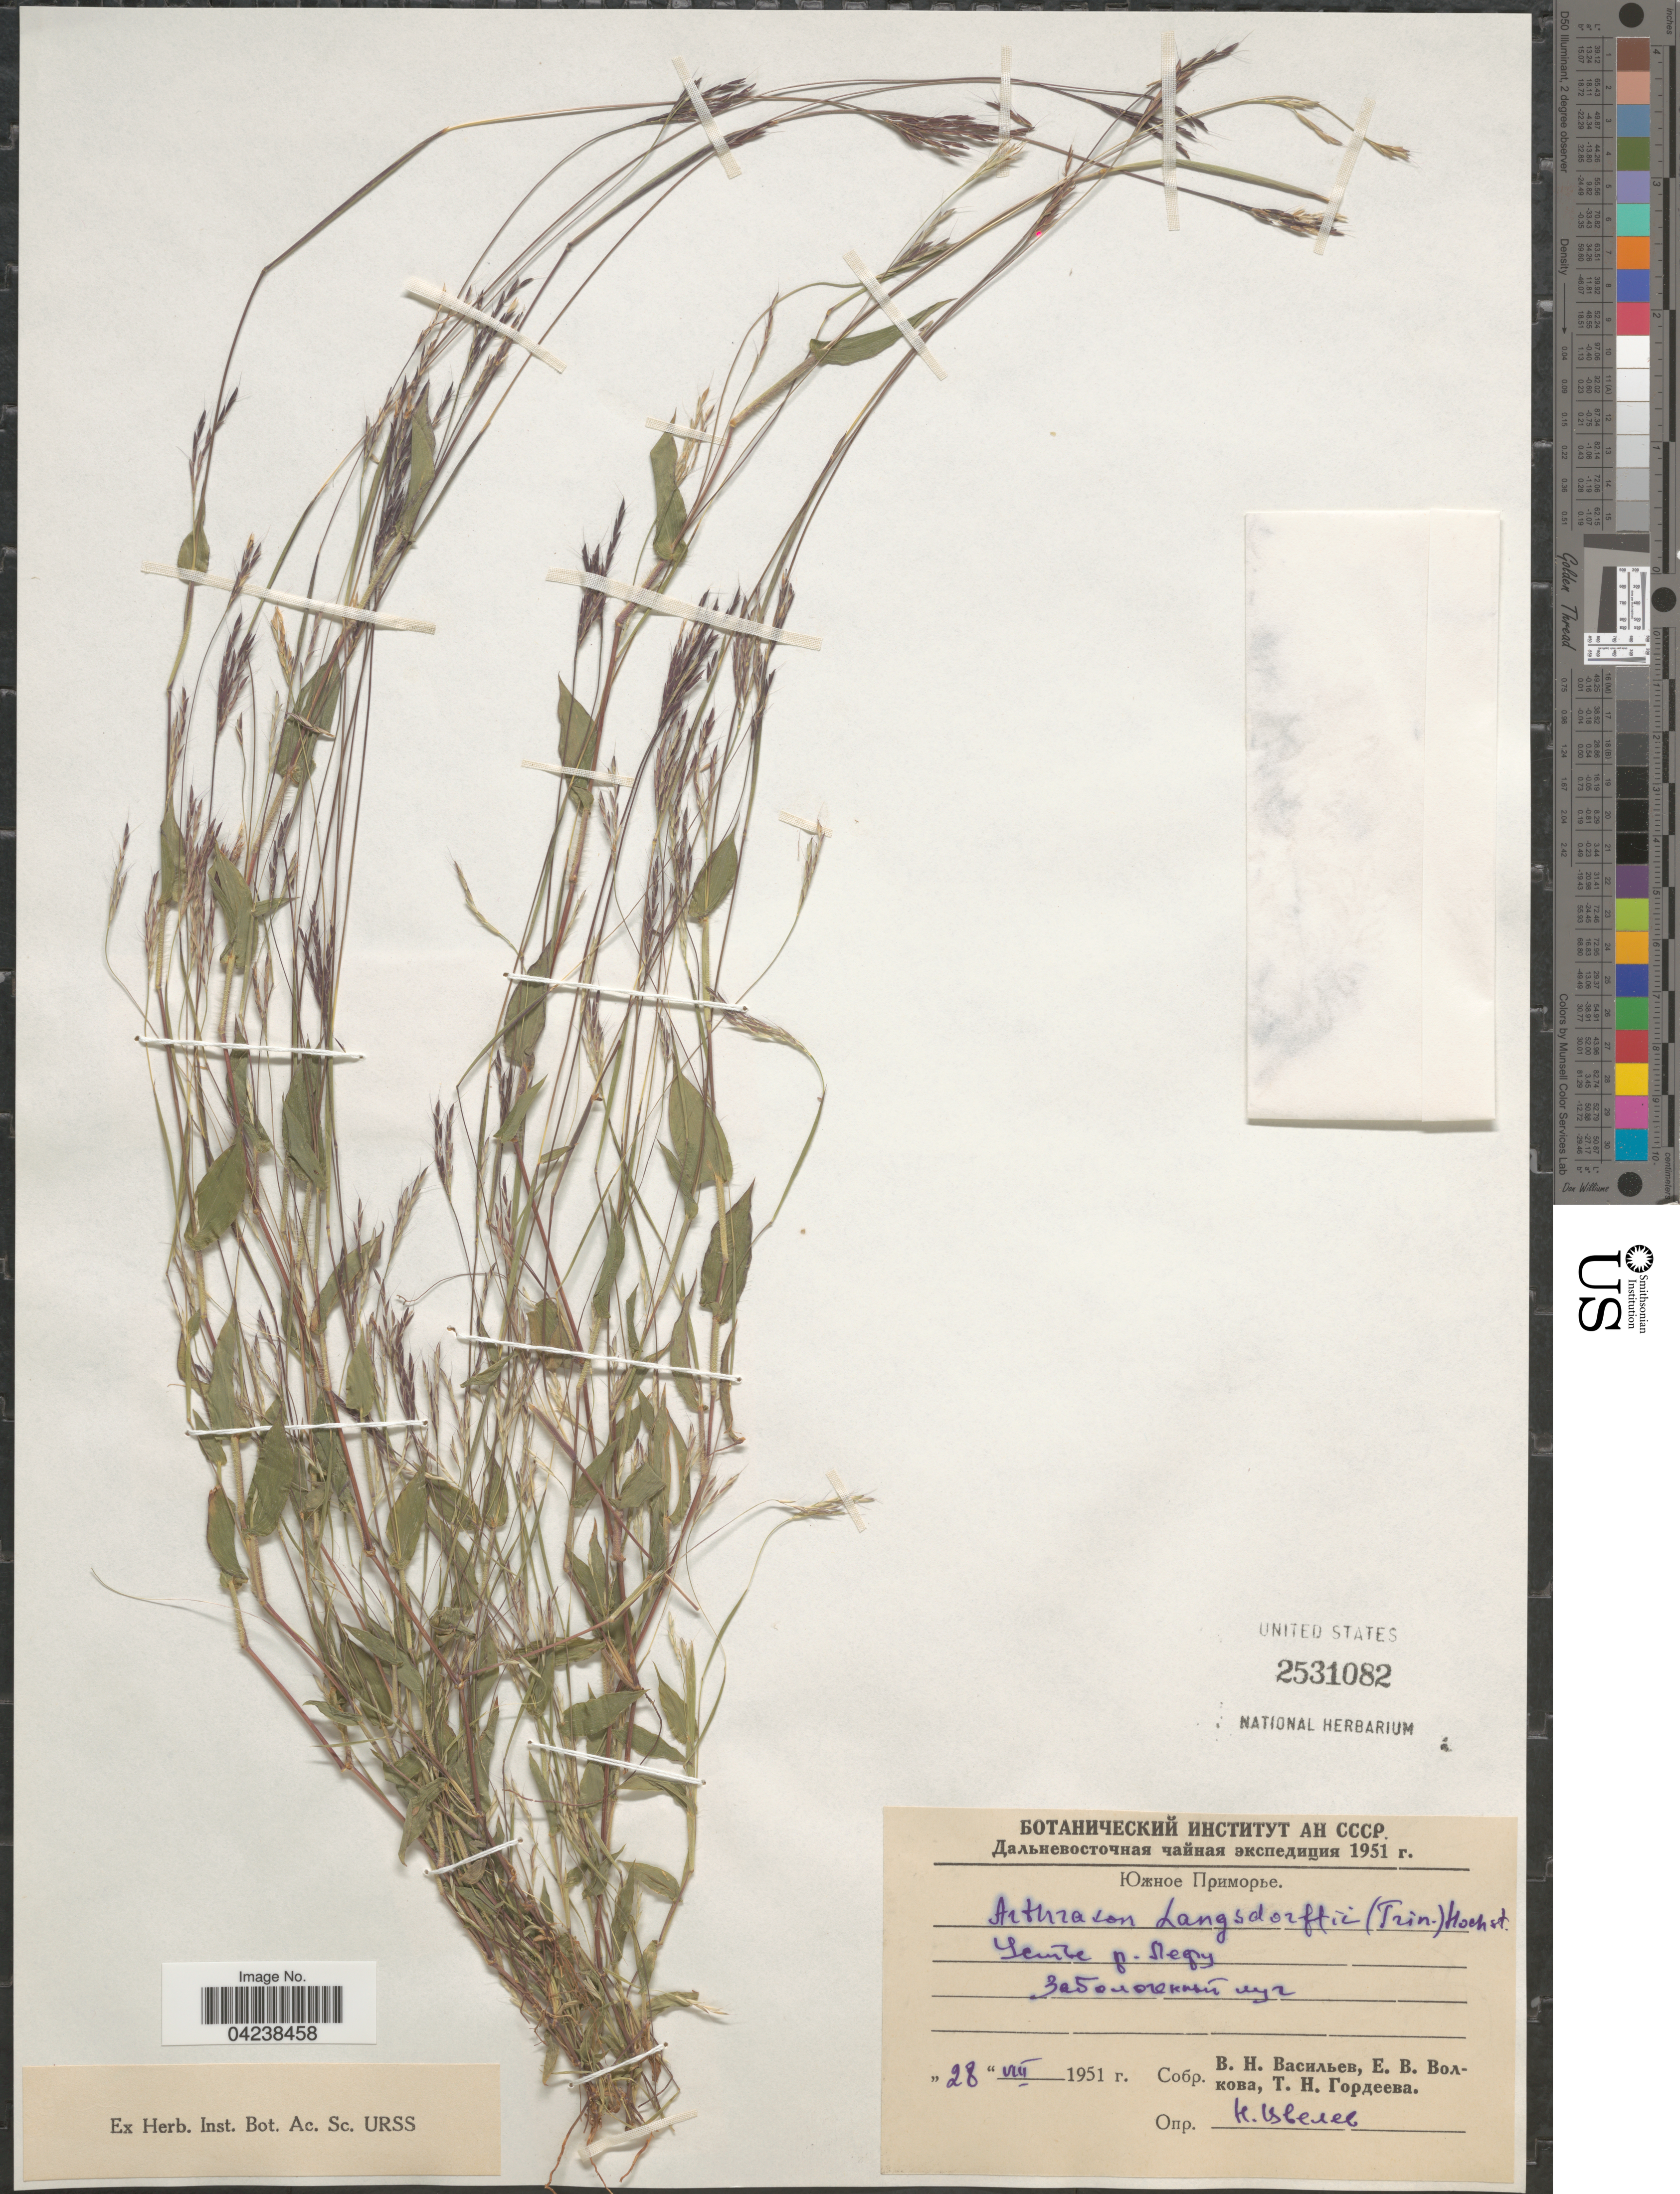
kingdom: Plantae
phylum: Tracheophyta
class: Liliopsida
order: Poales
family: Poaceae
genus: Arthraxon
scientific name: Arthraxon hispidus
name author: (Thunb.) Makino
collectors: V. Vasilev, V. Volkova & T. Gordeeva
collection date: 1951-08-28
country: Russian Federation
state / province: Primorsky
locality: Mouth of river Lefu.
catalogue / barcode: US 2531082